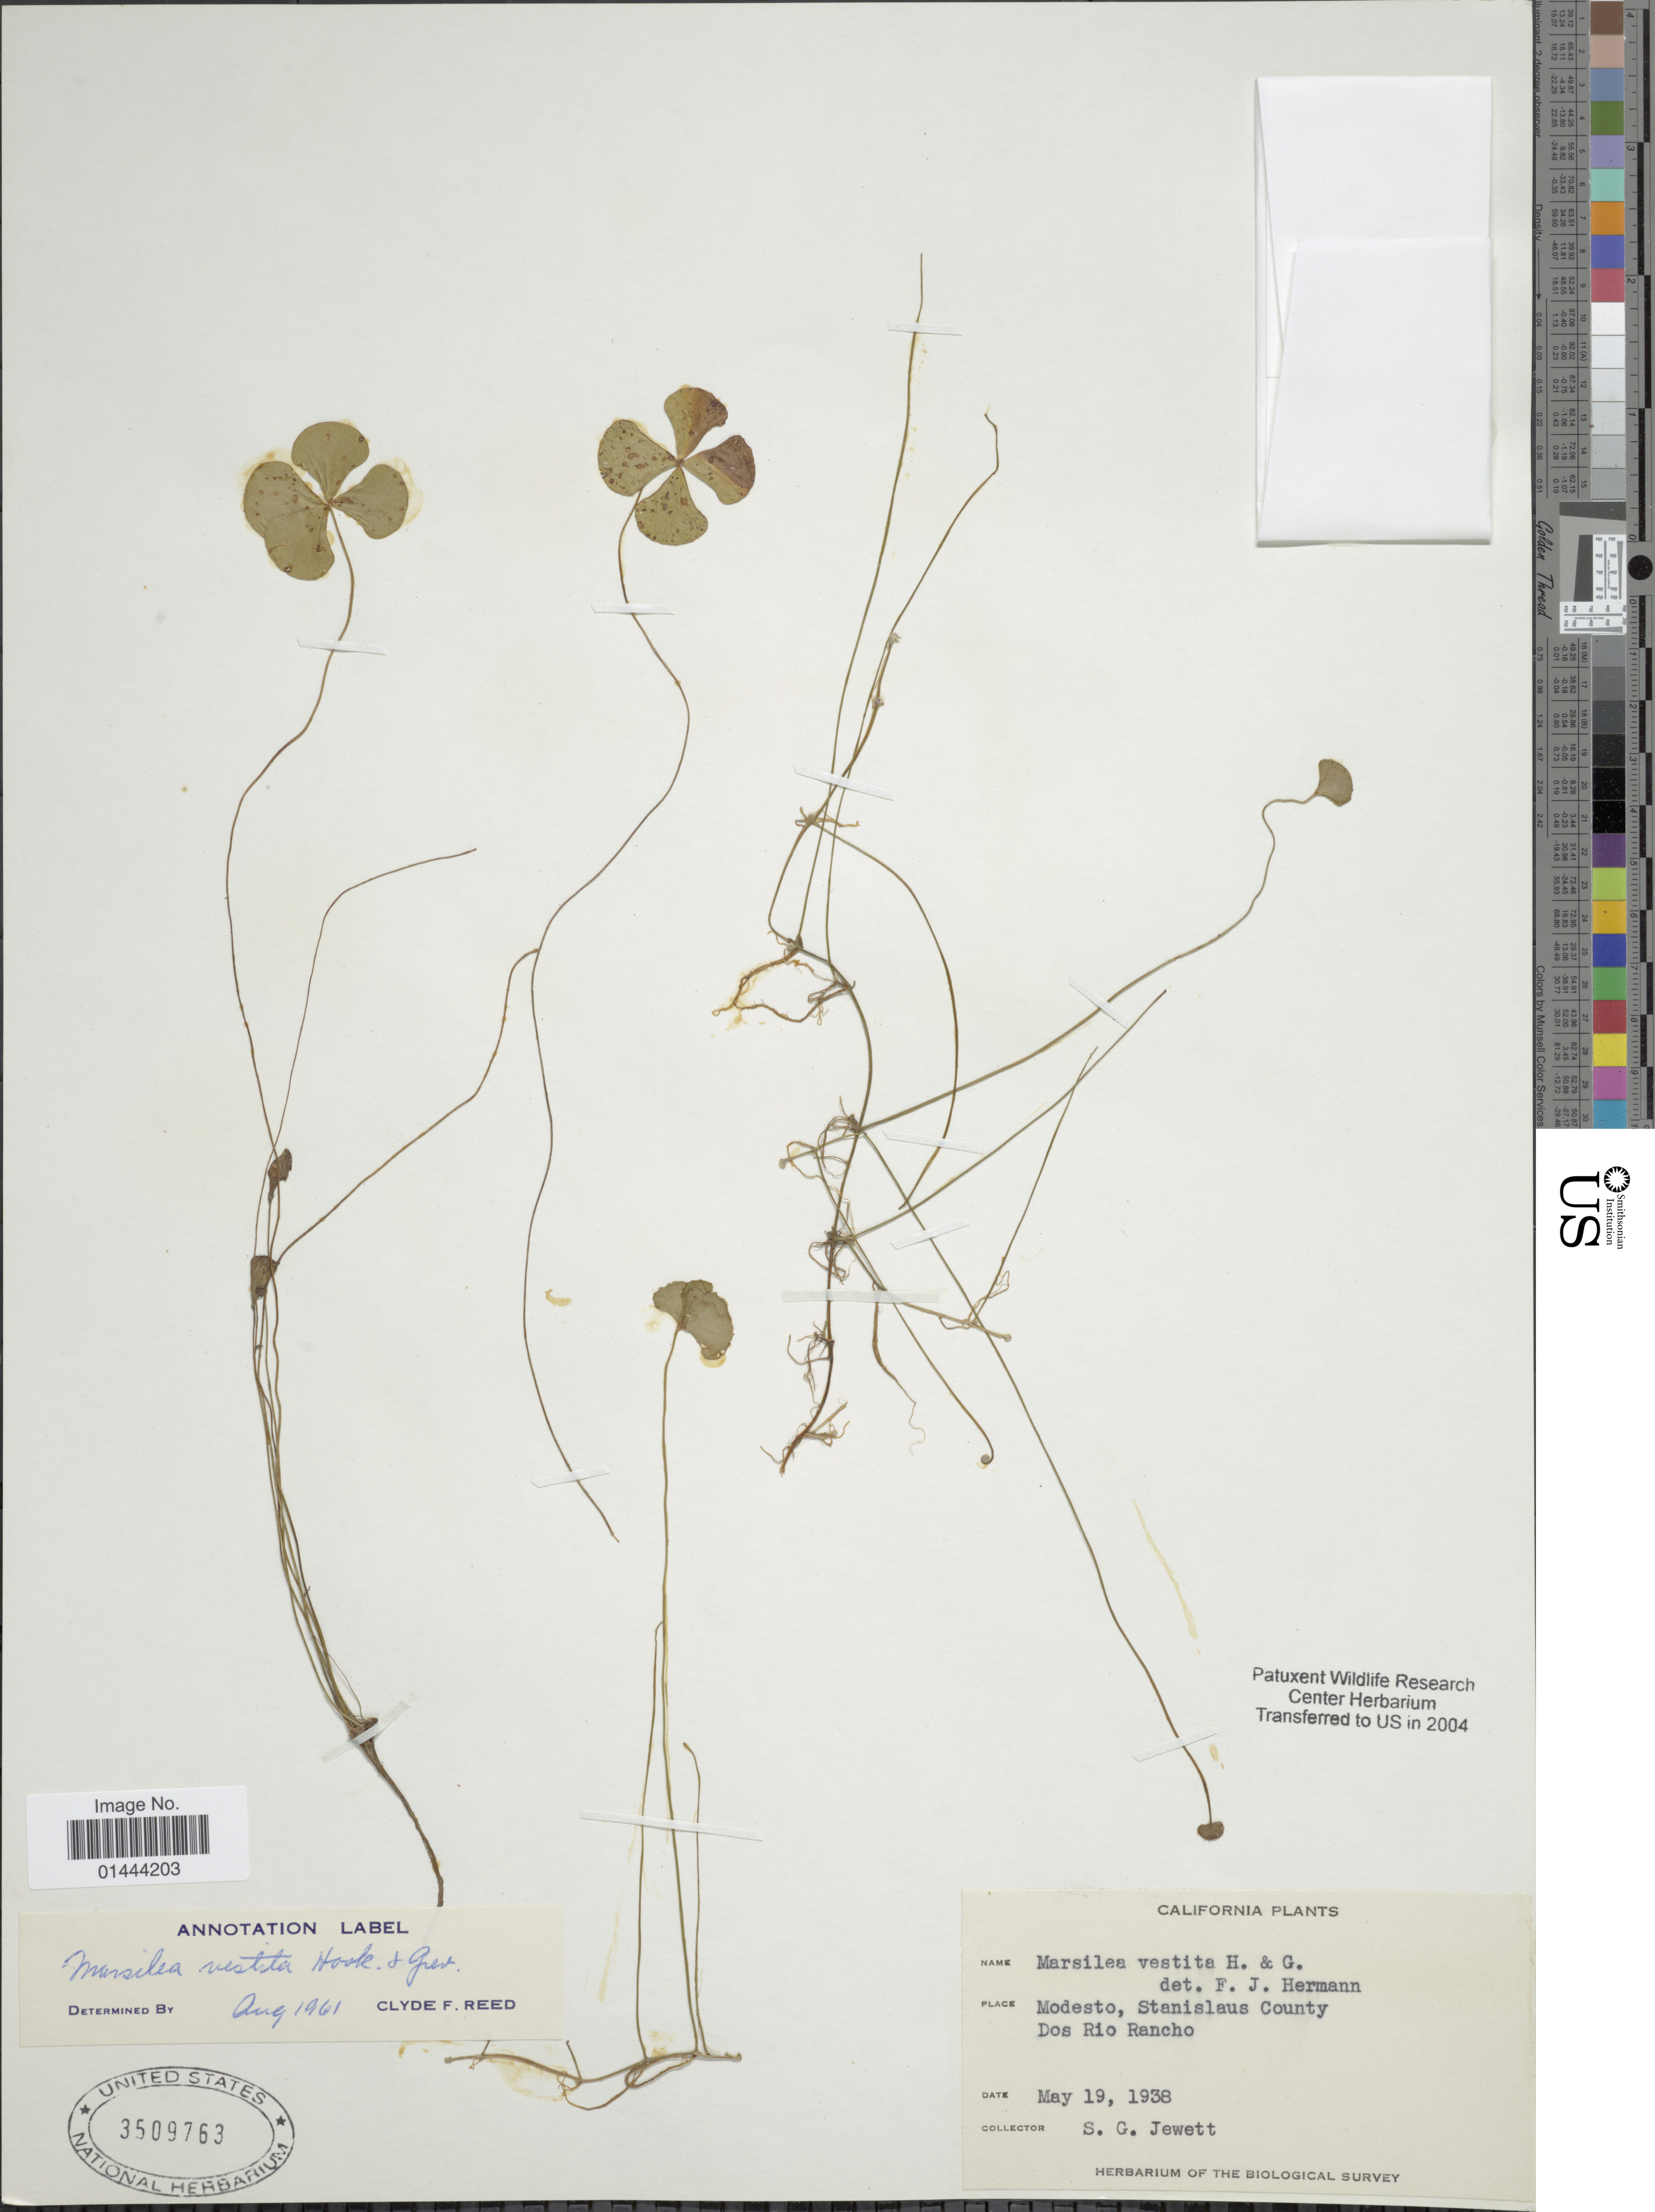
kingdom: Plantae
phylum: Tracheophyta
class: Polypodiopsida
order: Salviniales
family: Marsileaceae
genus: Marsilea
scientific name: Marsilea vestita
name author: Hook. & Grev.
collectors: S. Jewett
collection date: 1938-05-19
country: United States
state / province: California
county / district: Stanislaus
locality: Modesto, Sanislaus County, Dos Rio Rancho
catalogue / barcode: US 3509763